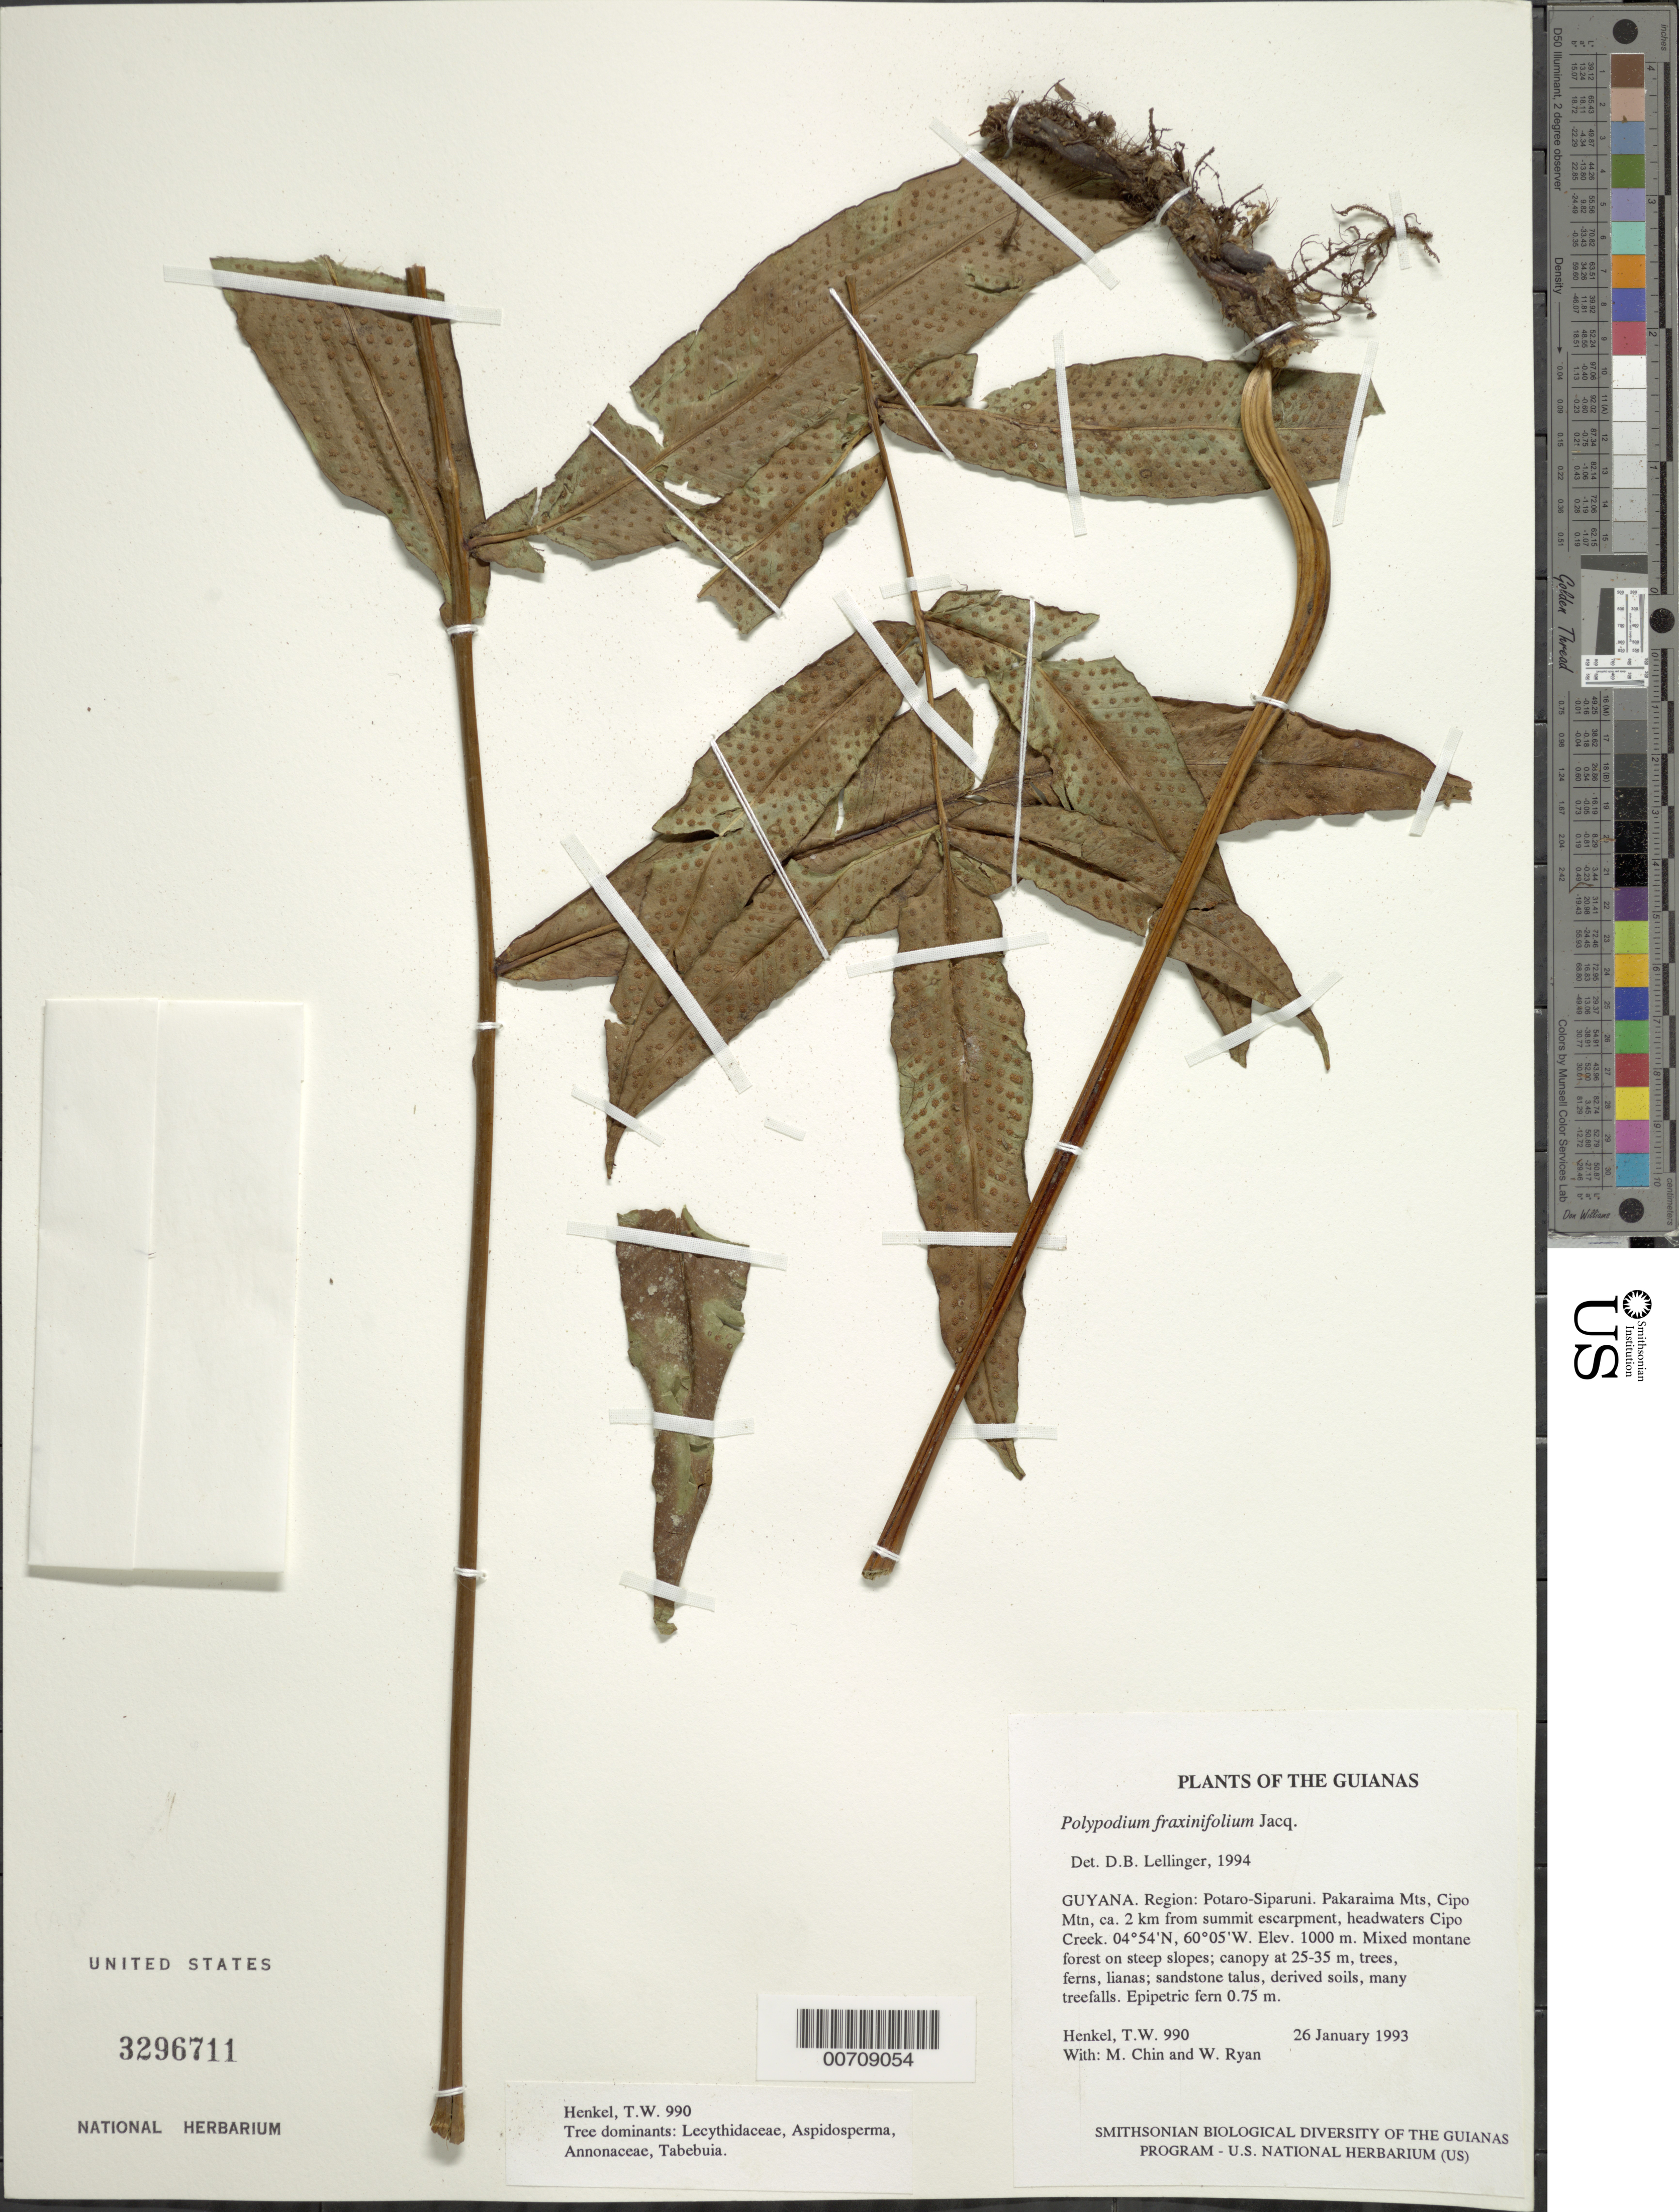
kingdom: Plantae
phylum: Tracheophyta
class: Polypodiopsida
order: Polypodiales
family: Polypodiaceae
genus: Serpocaulon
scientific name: Serpocaulon fraxinifolium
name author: (Jacq.) A.R. Sm.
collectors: T. Henkel, M. Chin & W. Ryan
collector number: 990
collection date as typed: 26 January 1993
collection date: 1993-01-26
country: Guyana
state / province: Potaro-Siparuni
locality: Pakaraima Mts, Cipo Mtn, ca. 2 km from summit escarpment, headwaters Cipo Creek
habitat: Mixed montane forest on steep slopes; canopy at 25-35 m; sandstone talus, derived soils, many treefalls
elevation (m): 1000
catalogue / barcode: US 3296711